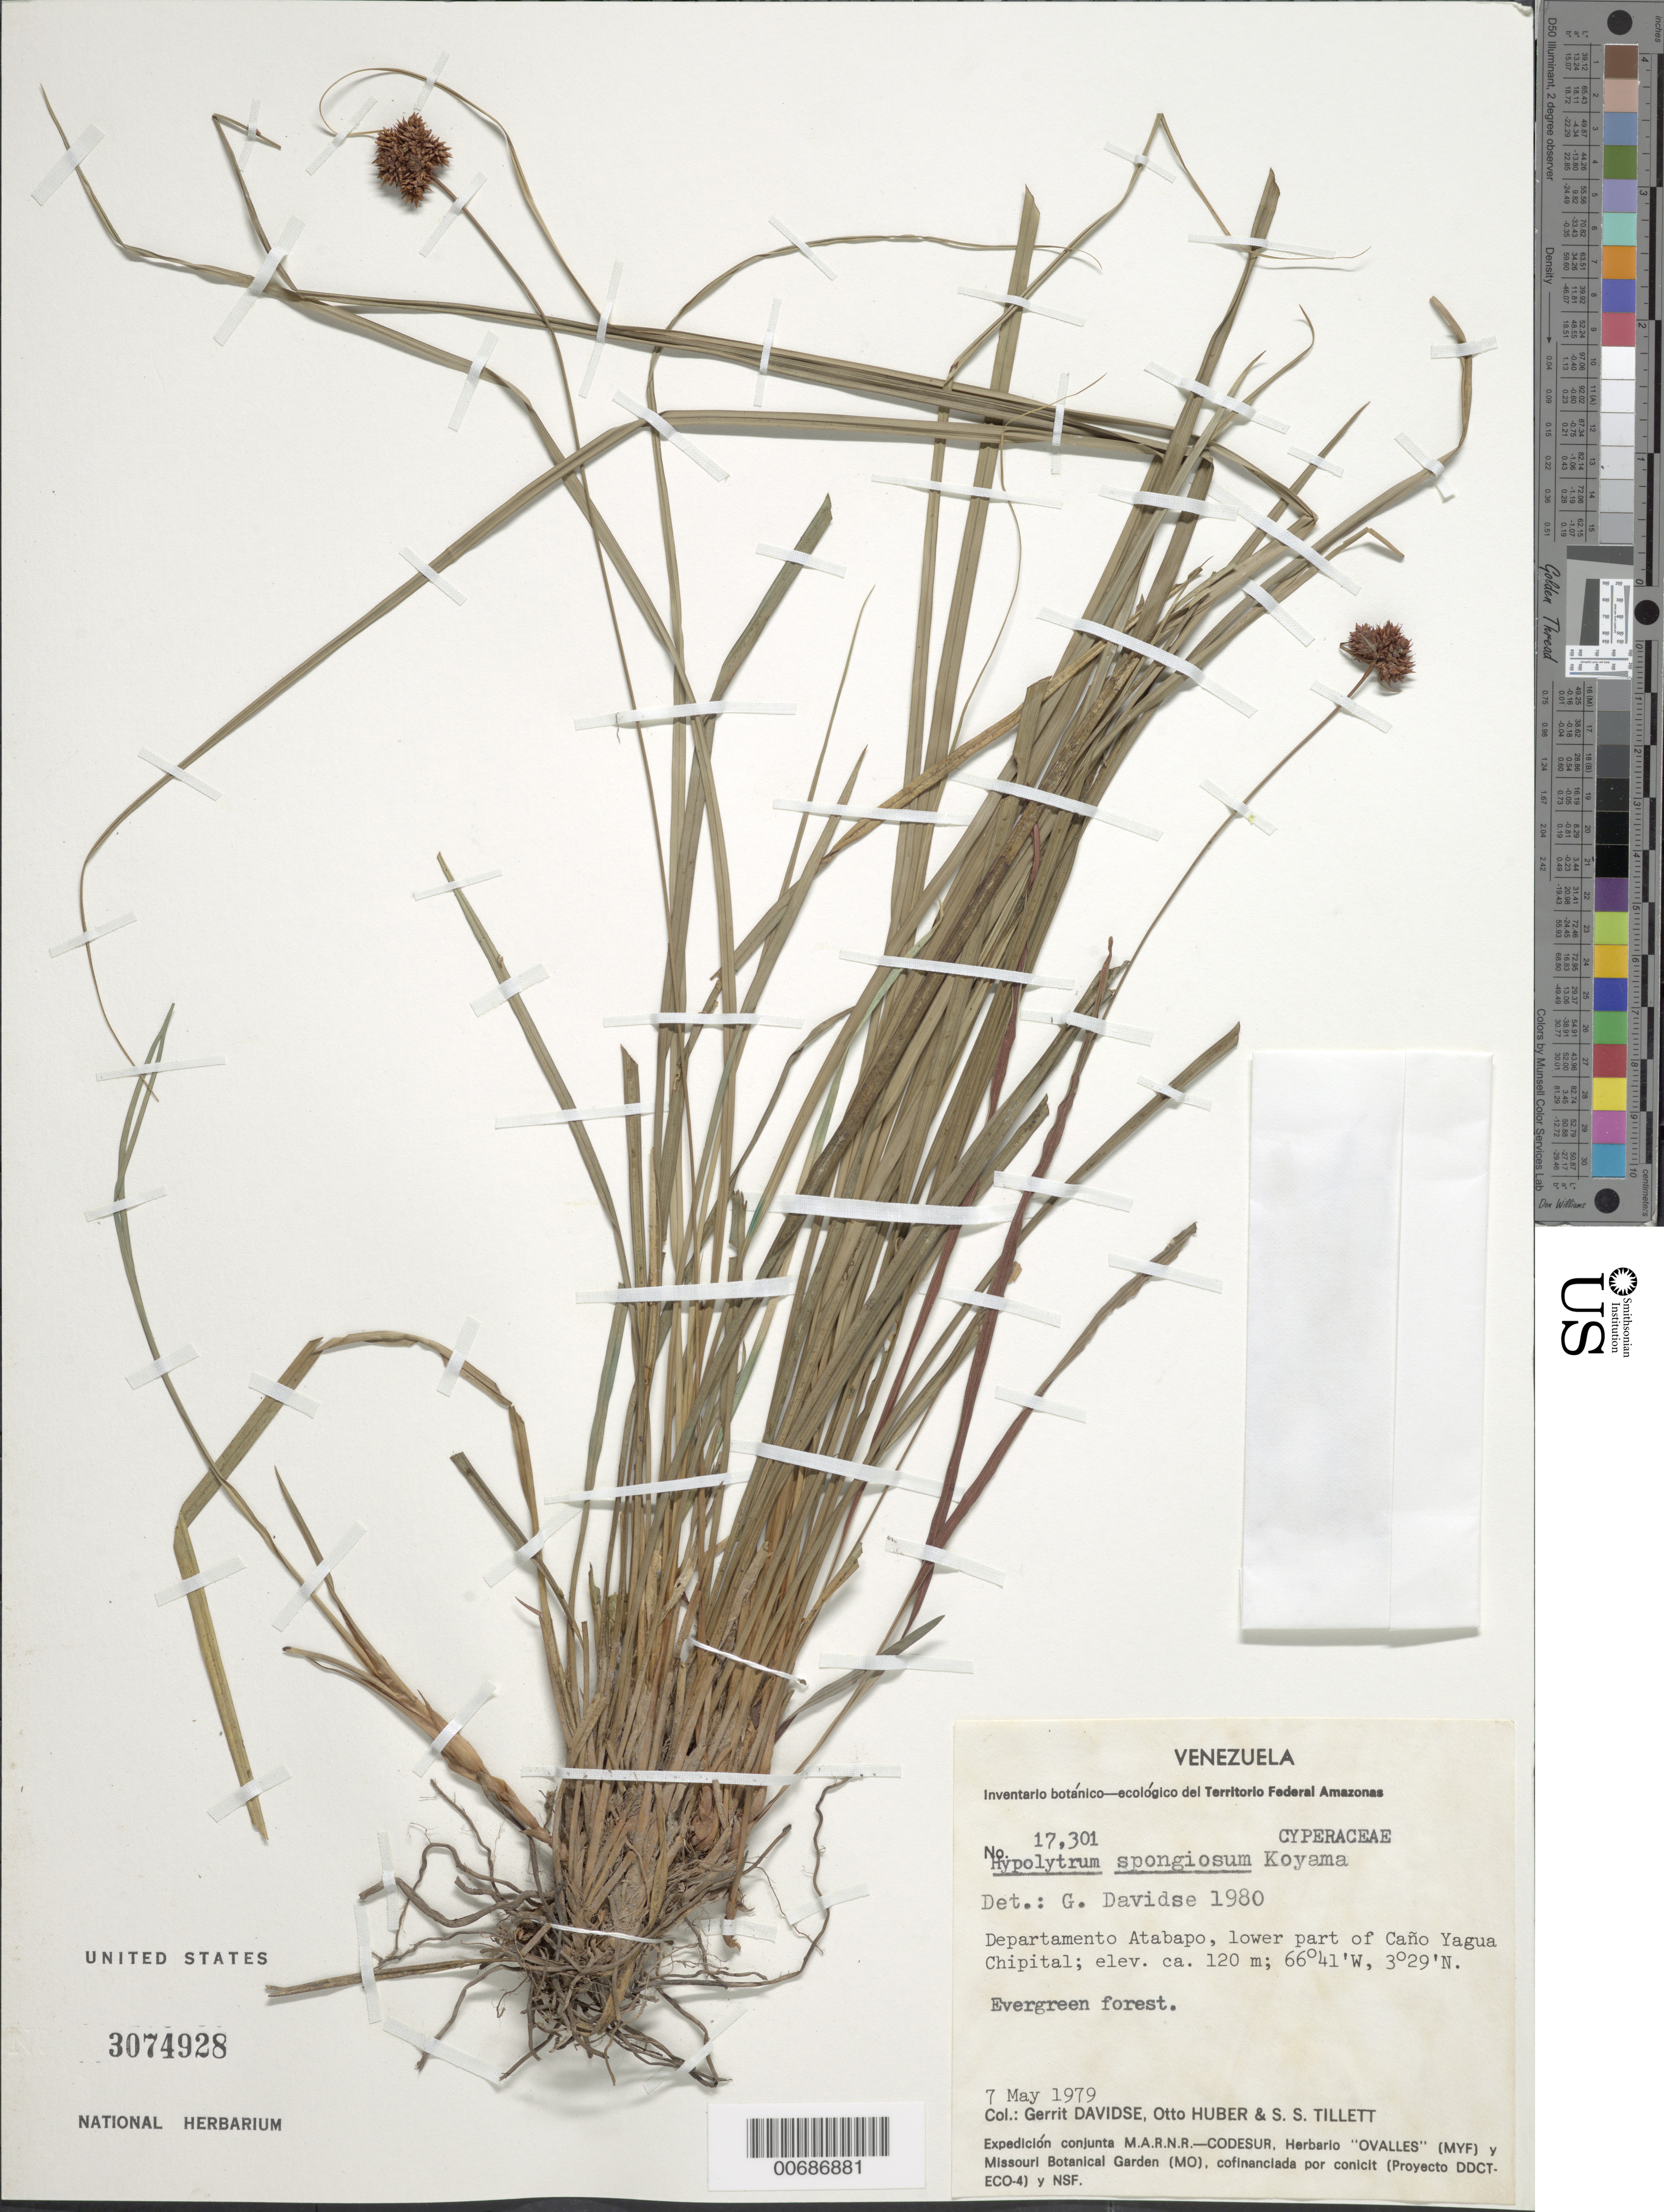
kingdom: Plantae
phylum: Tracheophyta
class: Liliopsida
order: Poales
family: Cyperaceae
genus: Hypolytrum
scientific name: Hypolytrum spongiosum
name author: T. Koyama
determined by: Davidse, Gerrit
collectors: G. Davidse, O. Huber & S. S. Tillett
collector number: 17301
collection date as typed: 7-May-79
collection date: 1979-05-07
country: Venezuela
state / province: Amazonas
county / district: Atabapo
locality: Caño Yagua Chipital, lower part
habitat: Evergreen forest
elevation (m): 120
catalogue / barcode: US 3074928